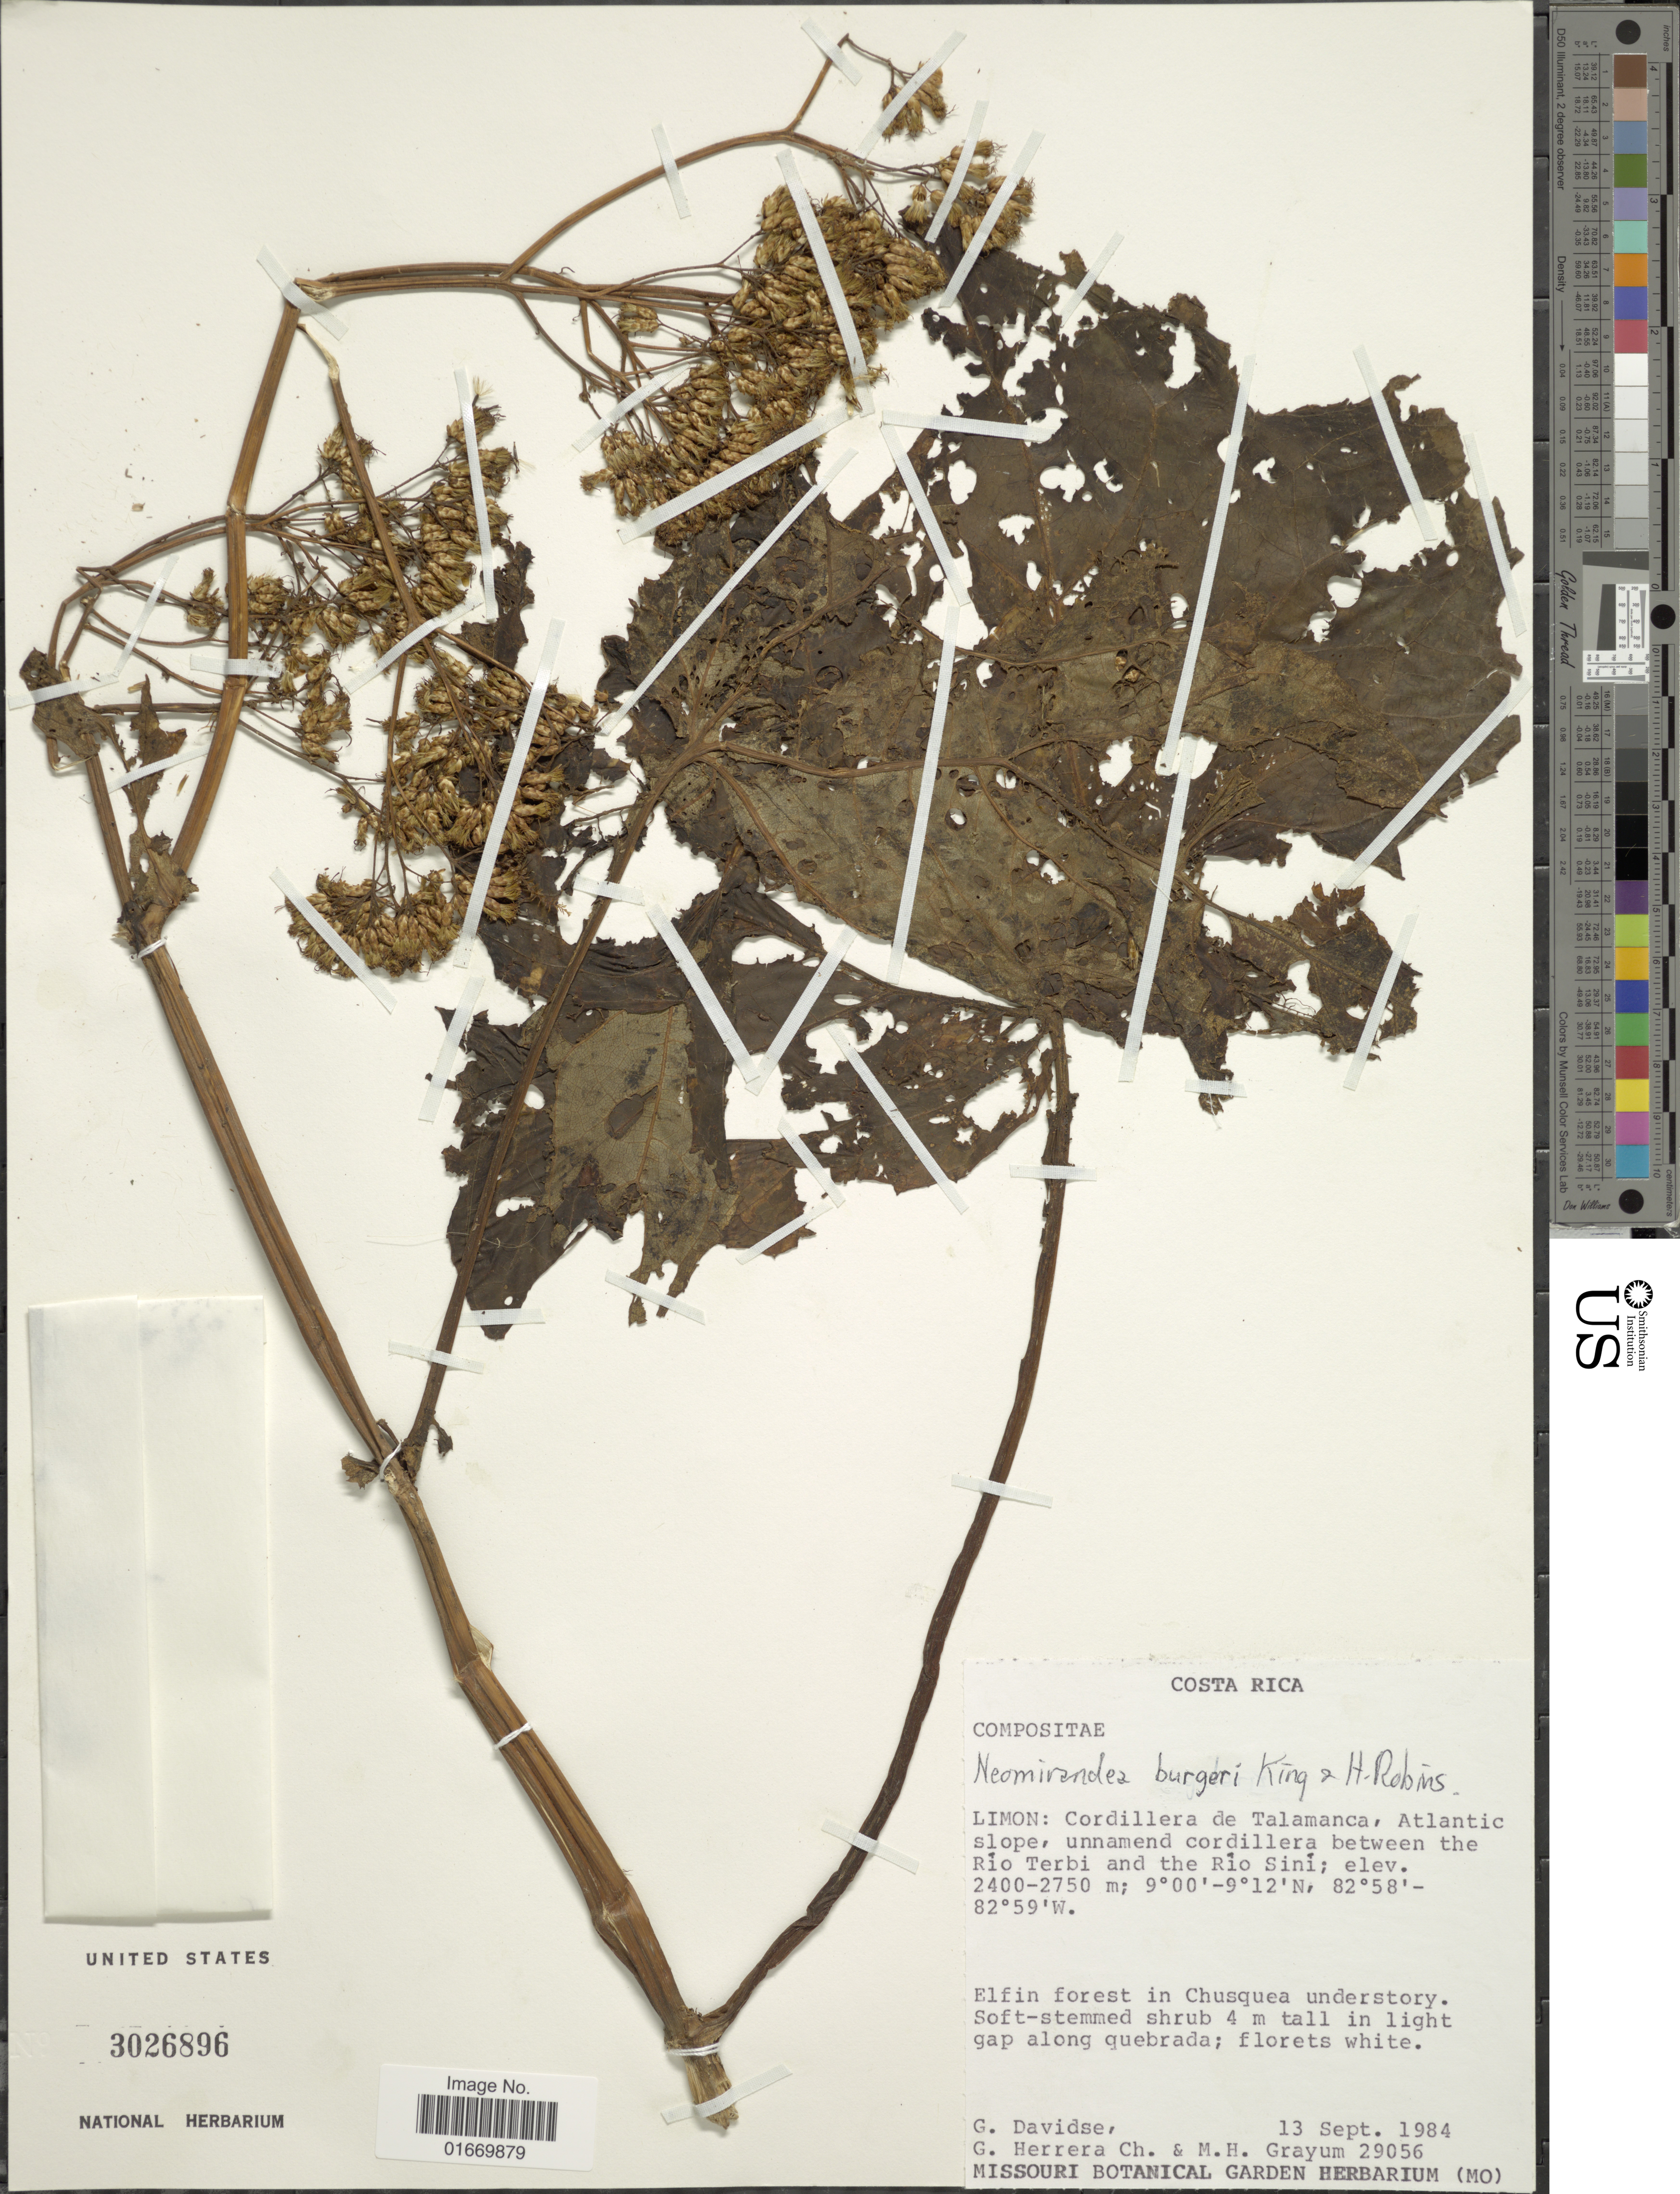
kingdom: Plantae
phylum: Tracheophyta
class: Magnoliopsida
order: Asterales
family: Asteraceae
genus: Neomirandea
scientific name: Neomirandea burgeri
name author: R.M. King & H. Rob.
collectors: G. Davidse, G. Herrera Ch. & M. H. Grayum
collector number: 29056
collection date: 1984-09-13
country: Costa Rica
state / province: Limón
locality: Cordillera de Talamanca, Atlantic slope, unnamed cordillera between the Rio Terbi and the Rio Sini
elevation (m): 2400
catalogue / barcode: US 3026896